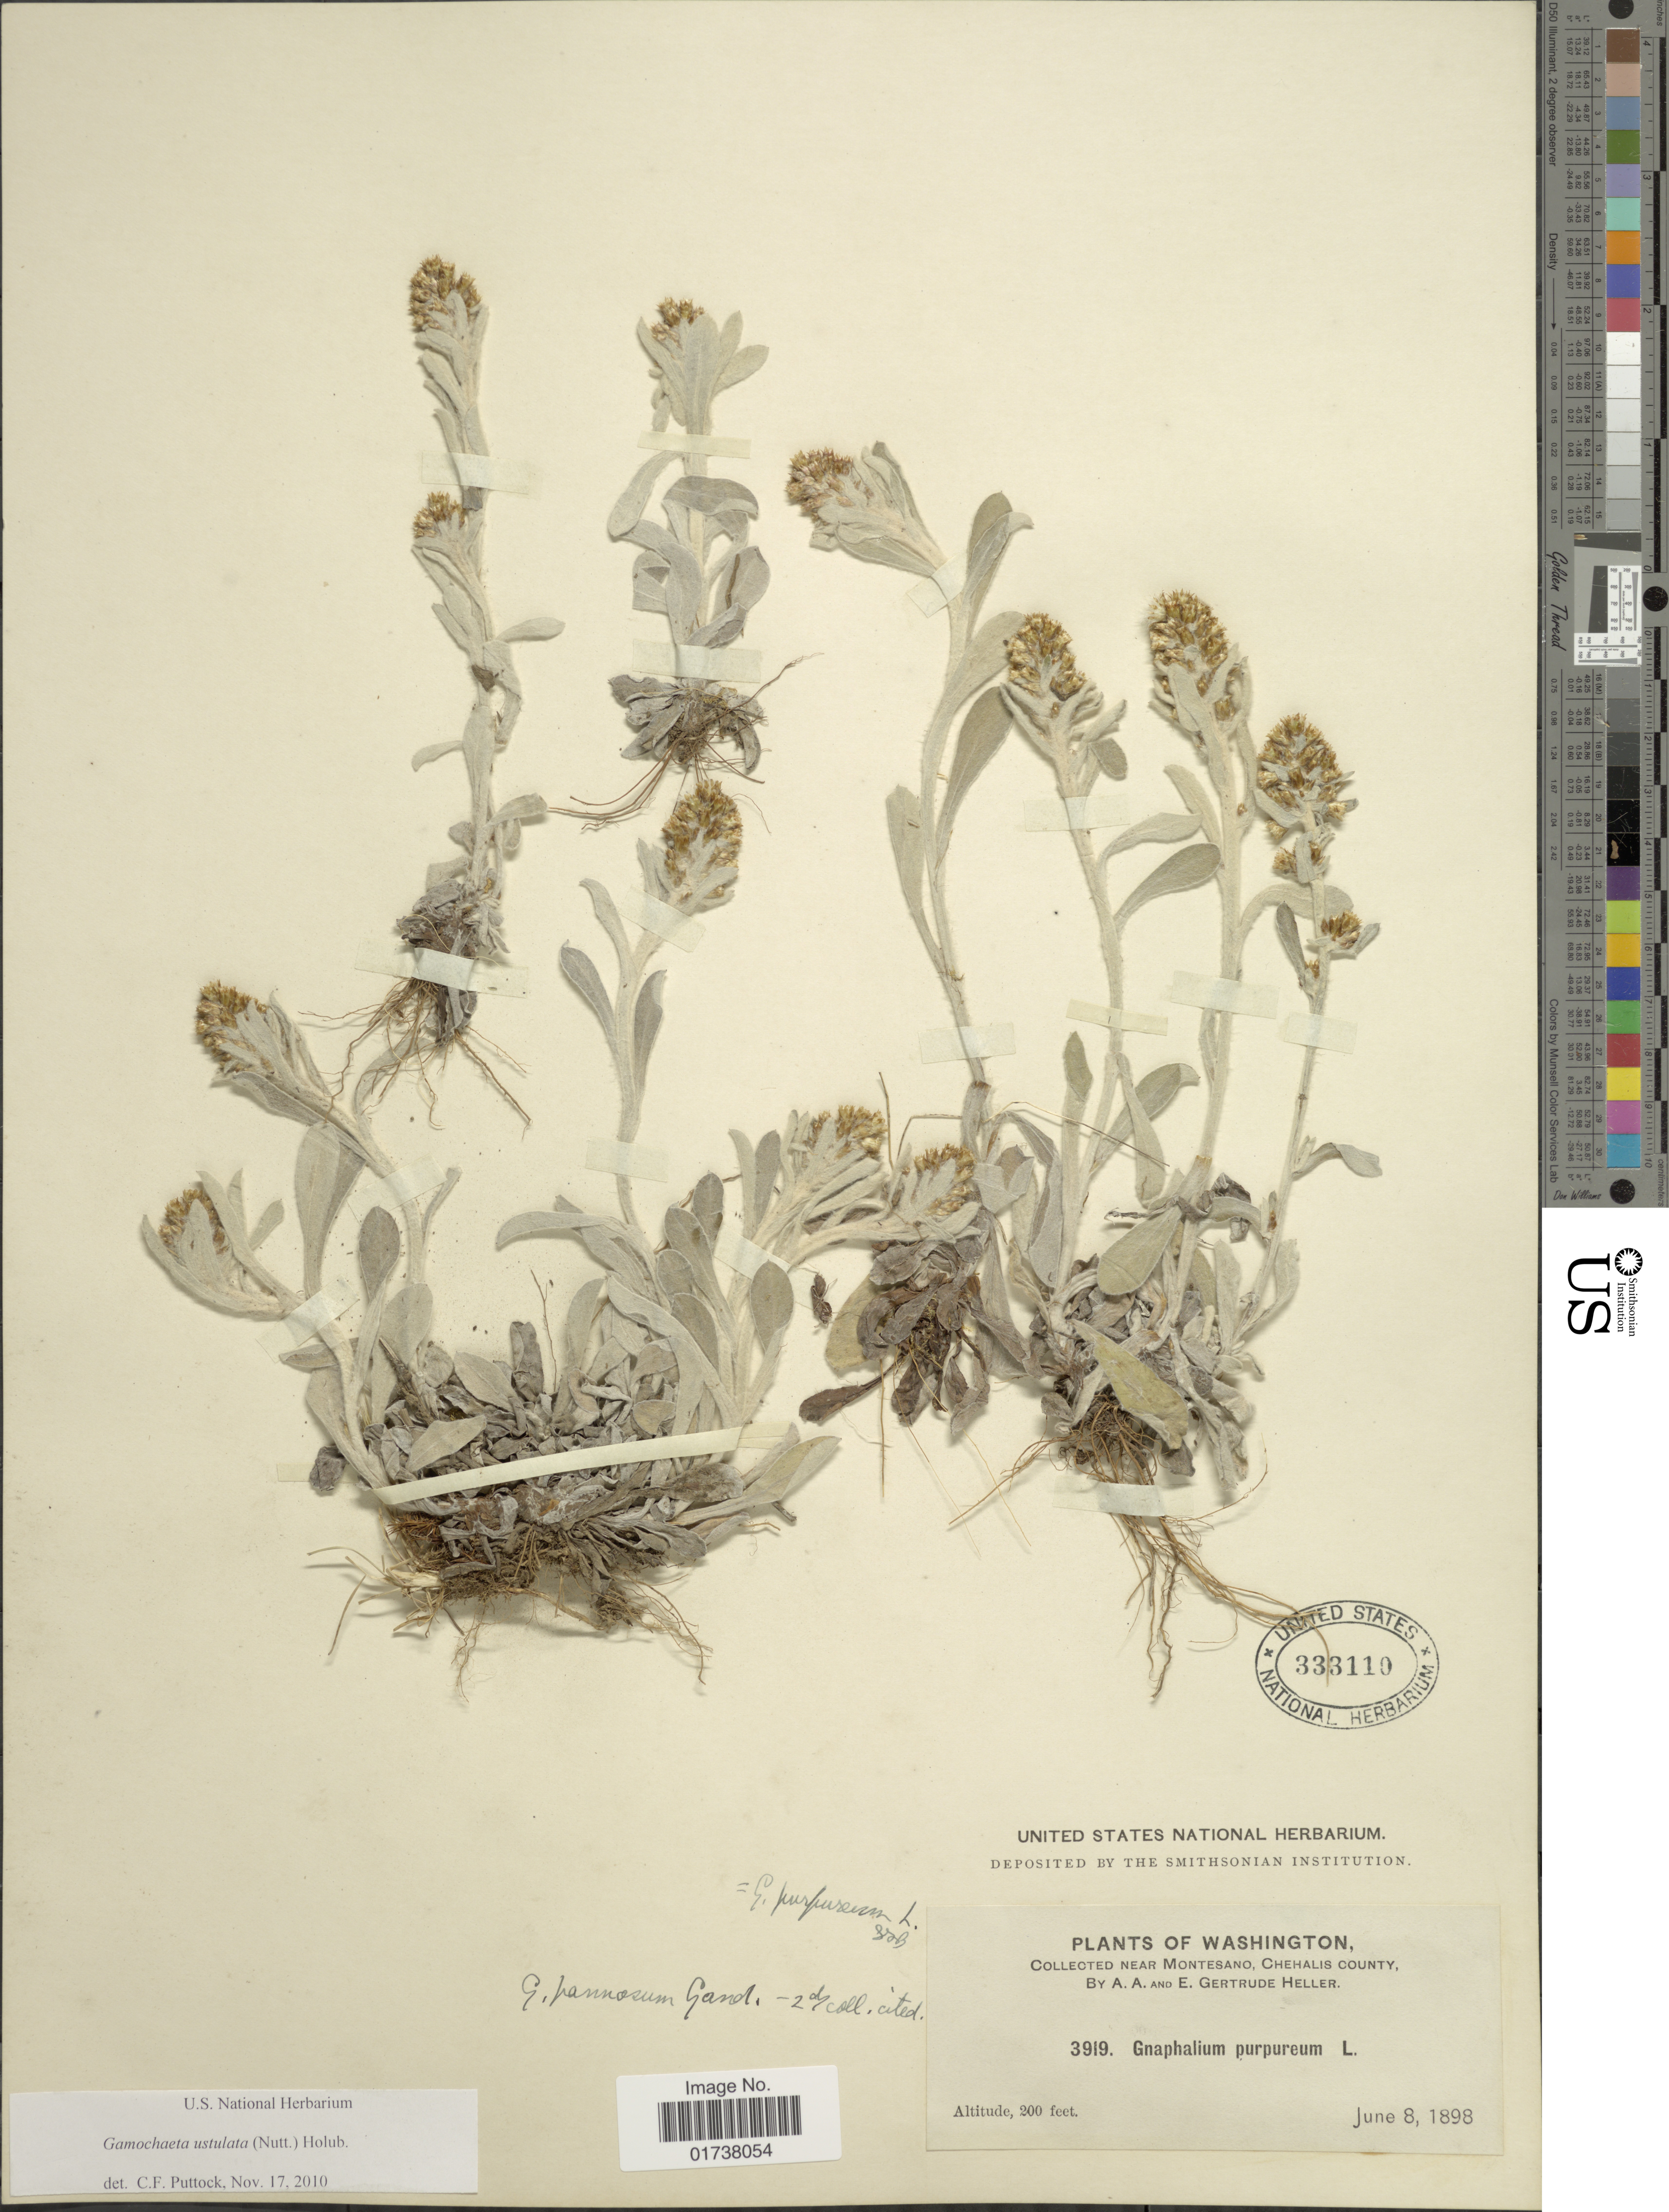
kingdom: Plantae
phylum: Tracheophyta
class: Magnoliopsida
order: Asterales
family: Asteraceae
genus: Gamochaeta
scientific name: Gamochaeta ustulata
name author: (Nutt.) Holub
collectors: A. A. Heller & E. G. Heller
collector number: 3919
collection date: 1898-06-08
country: United States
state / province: Washington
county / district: Grays Harbor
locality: Near Montesano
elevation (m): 61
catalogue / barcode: US 333110